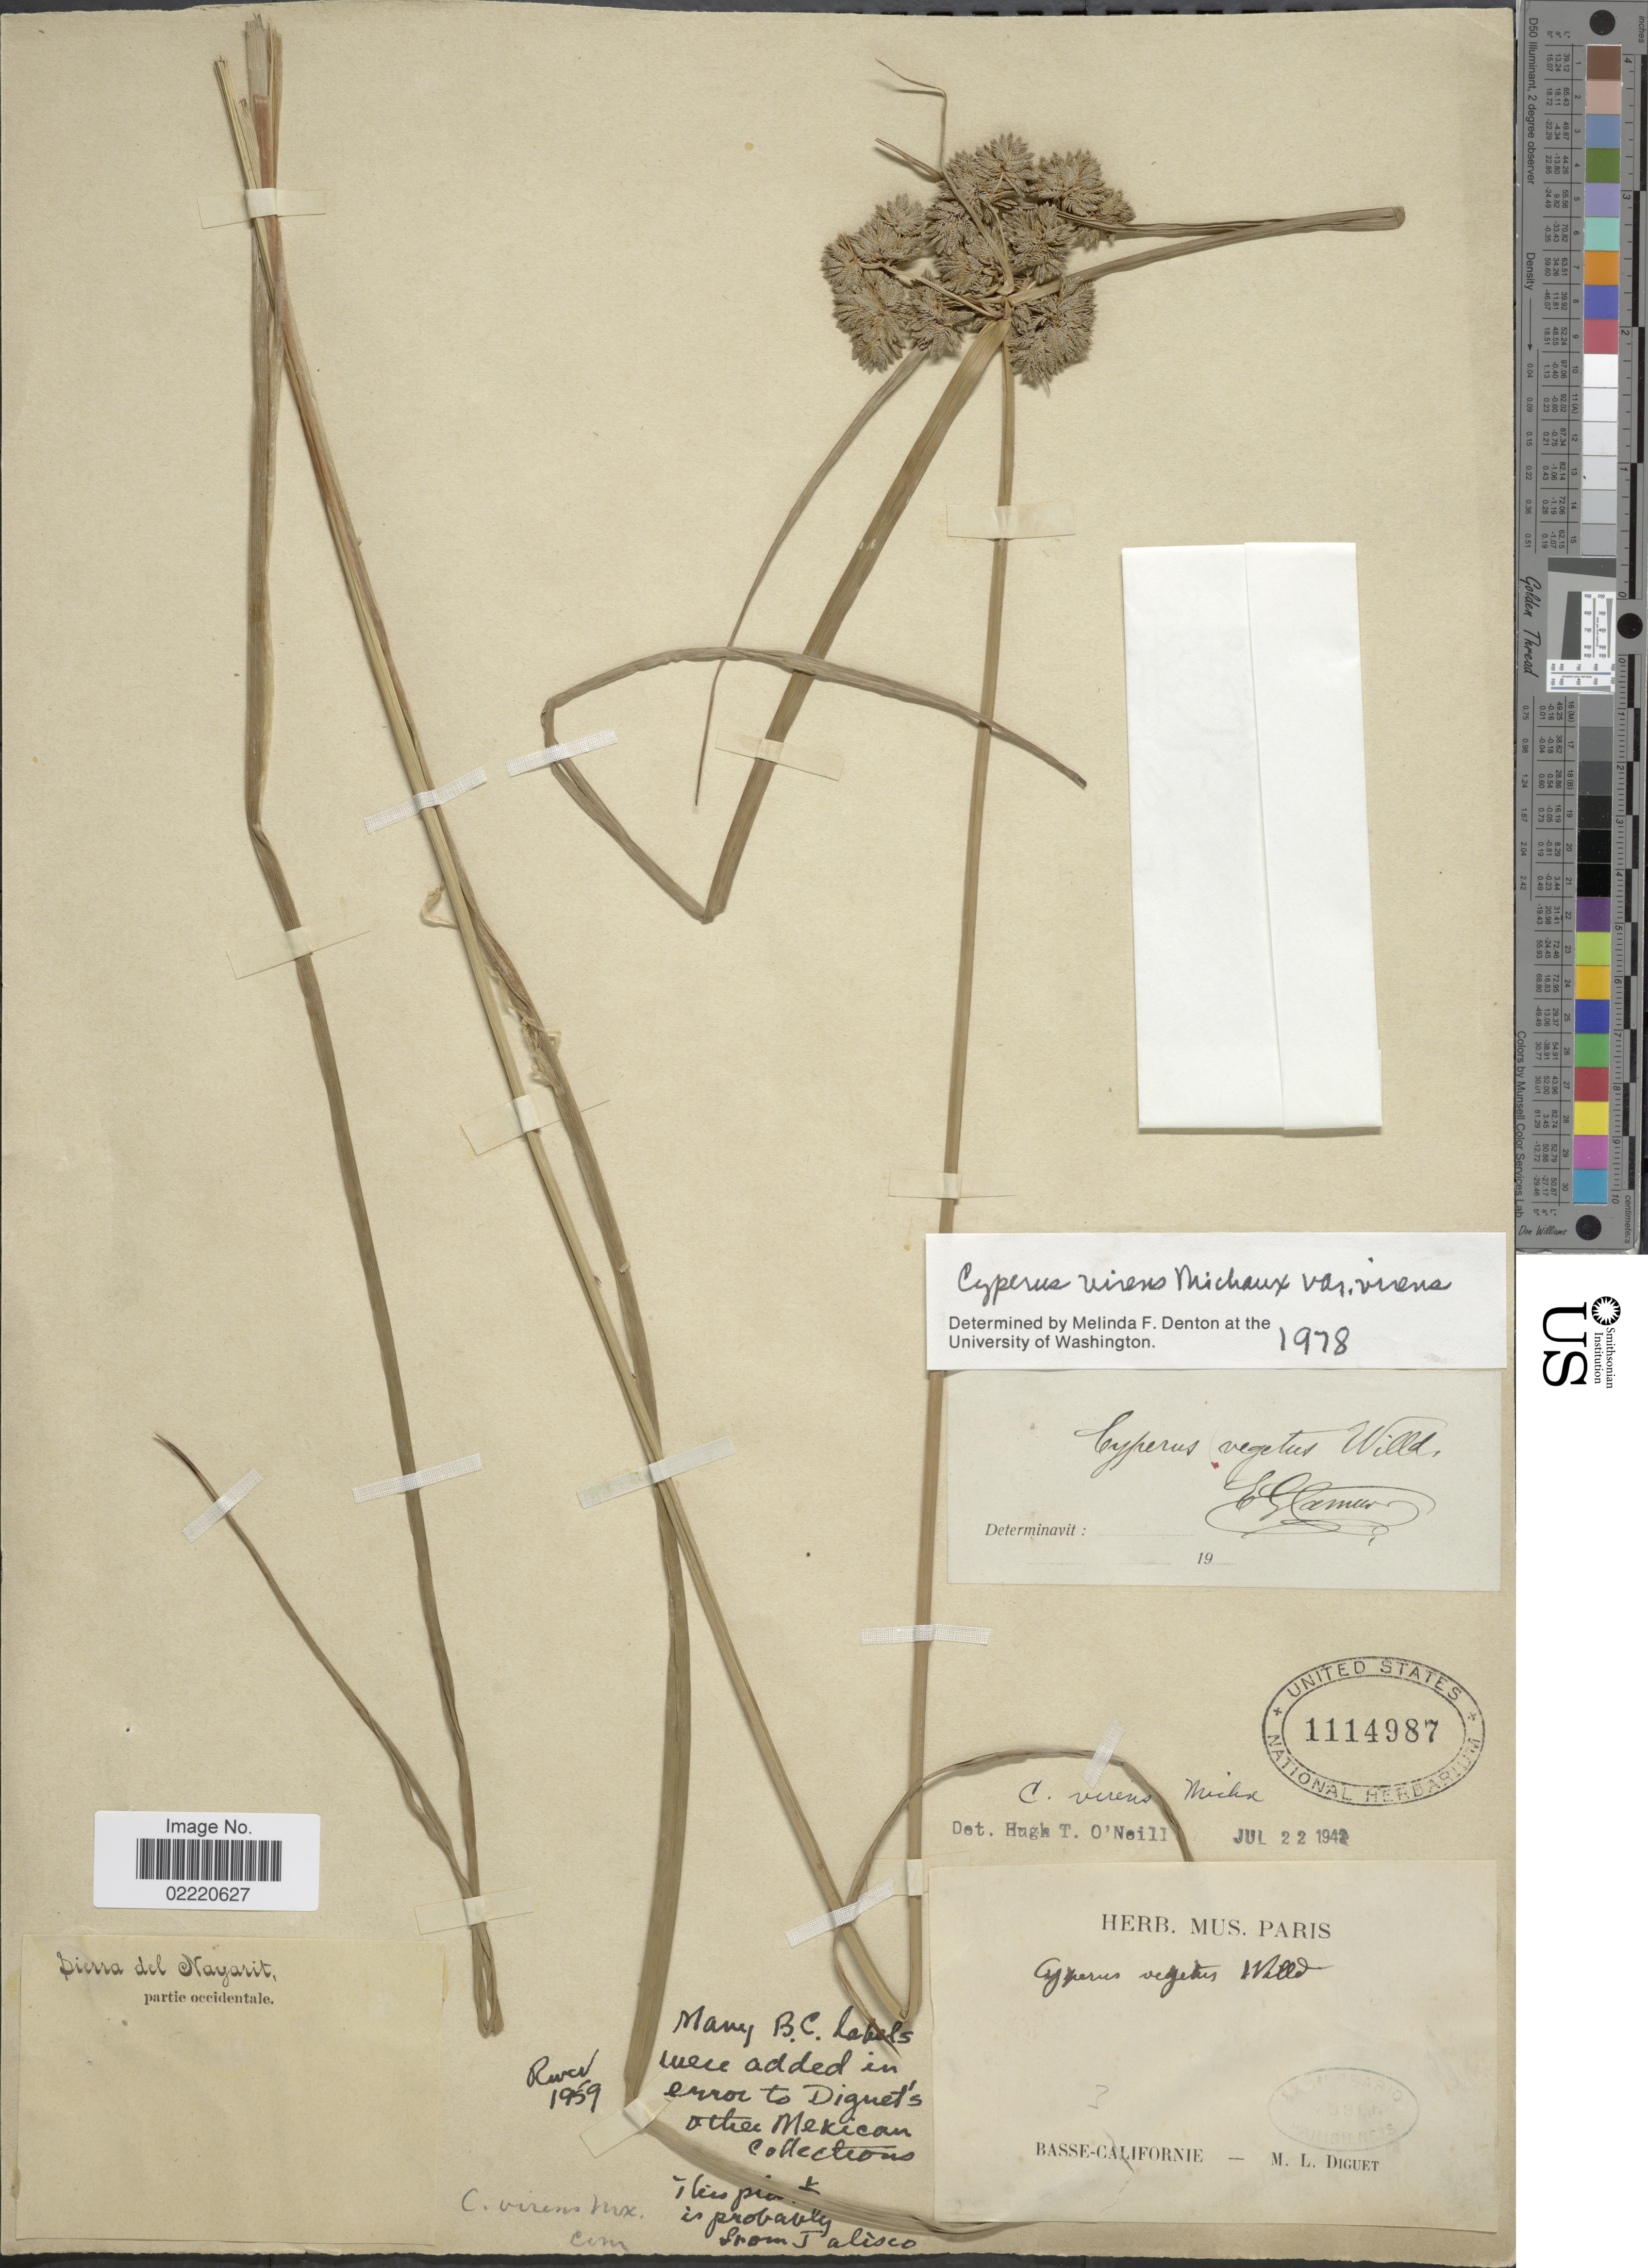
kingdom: Plantae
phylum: Tracheophyta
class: Liliopsida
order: Poales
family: Cyperaceae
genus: Cyperus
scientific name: Cyperus virens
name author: Michx.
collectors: M. L. Diguet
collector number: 3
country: Mexico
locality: Jalisco [unsure placement]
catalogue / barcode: US 1114987